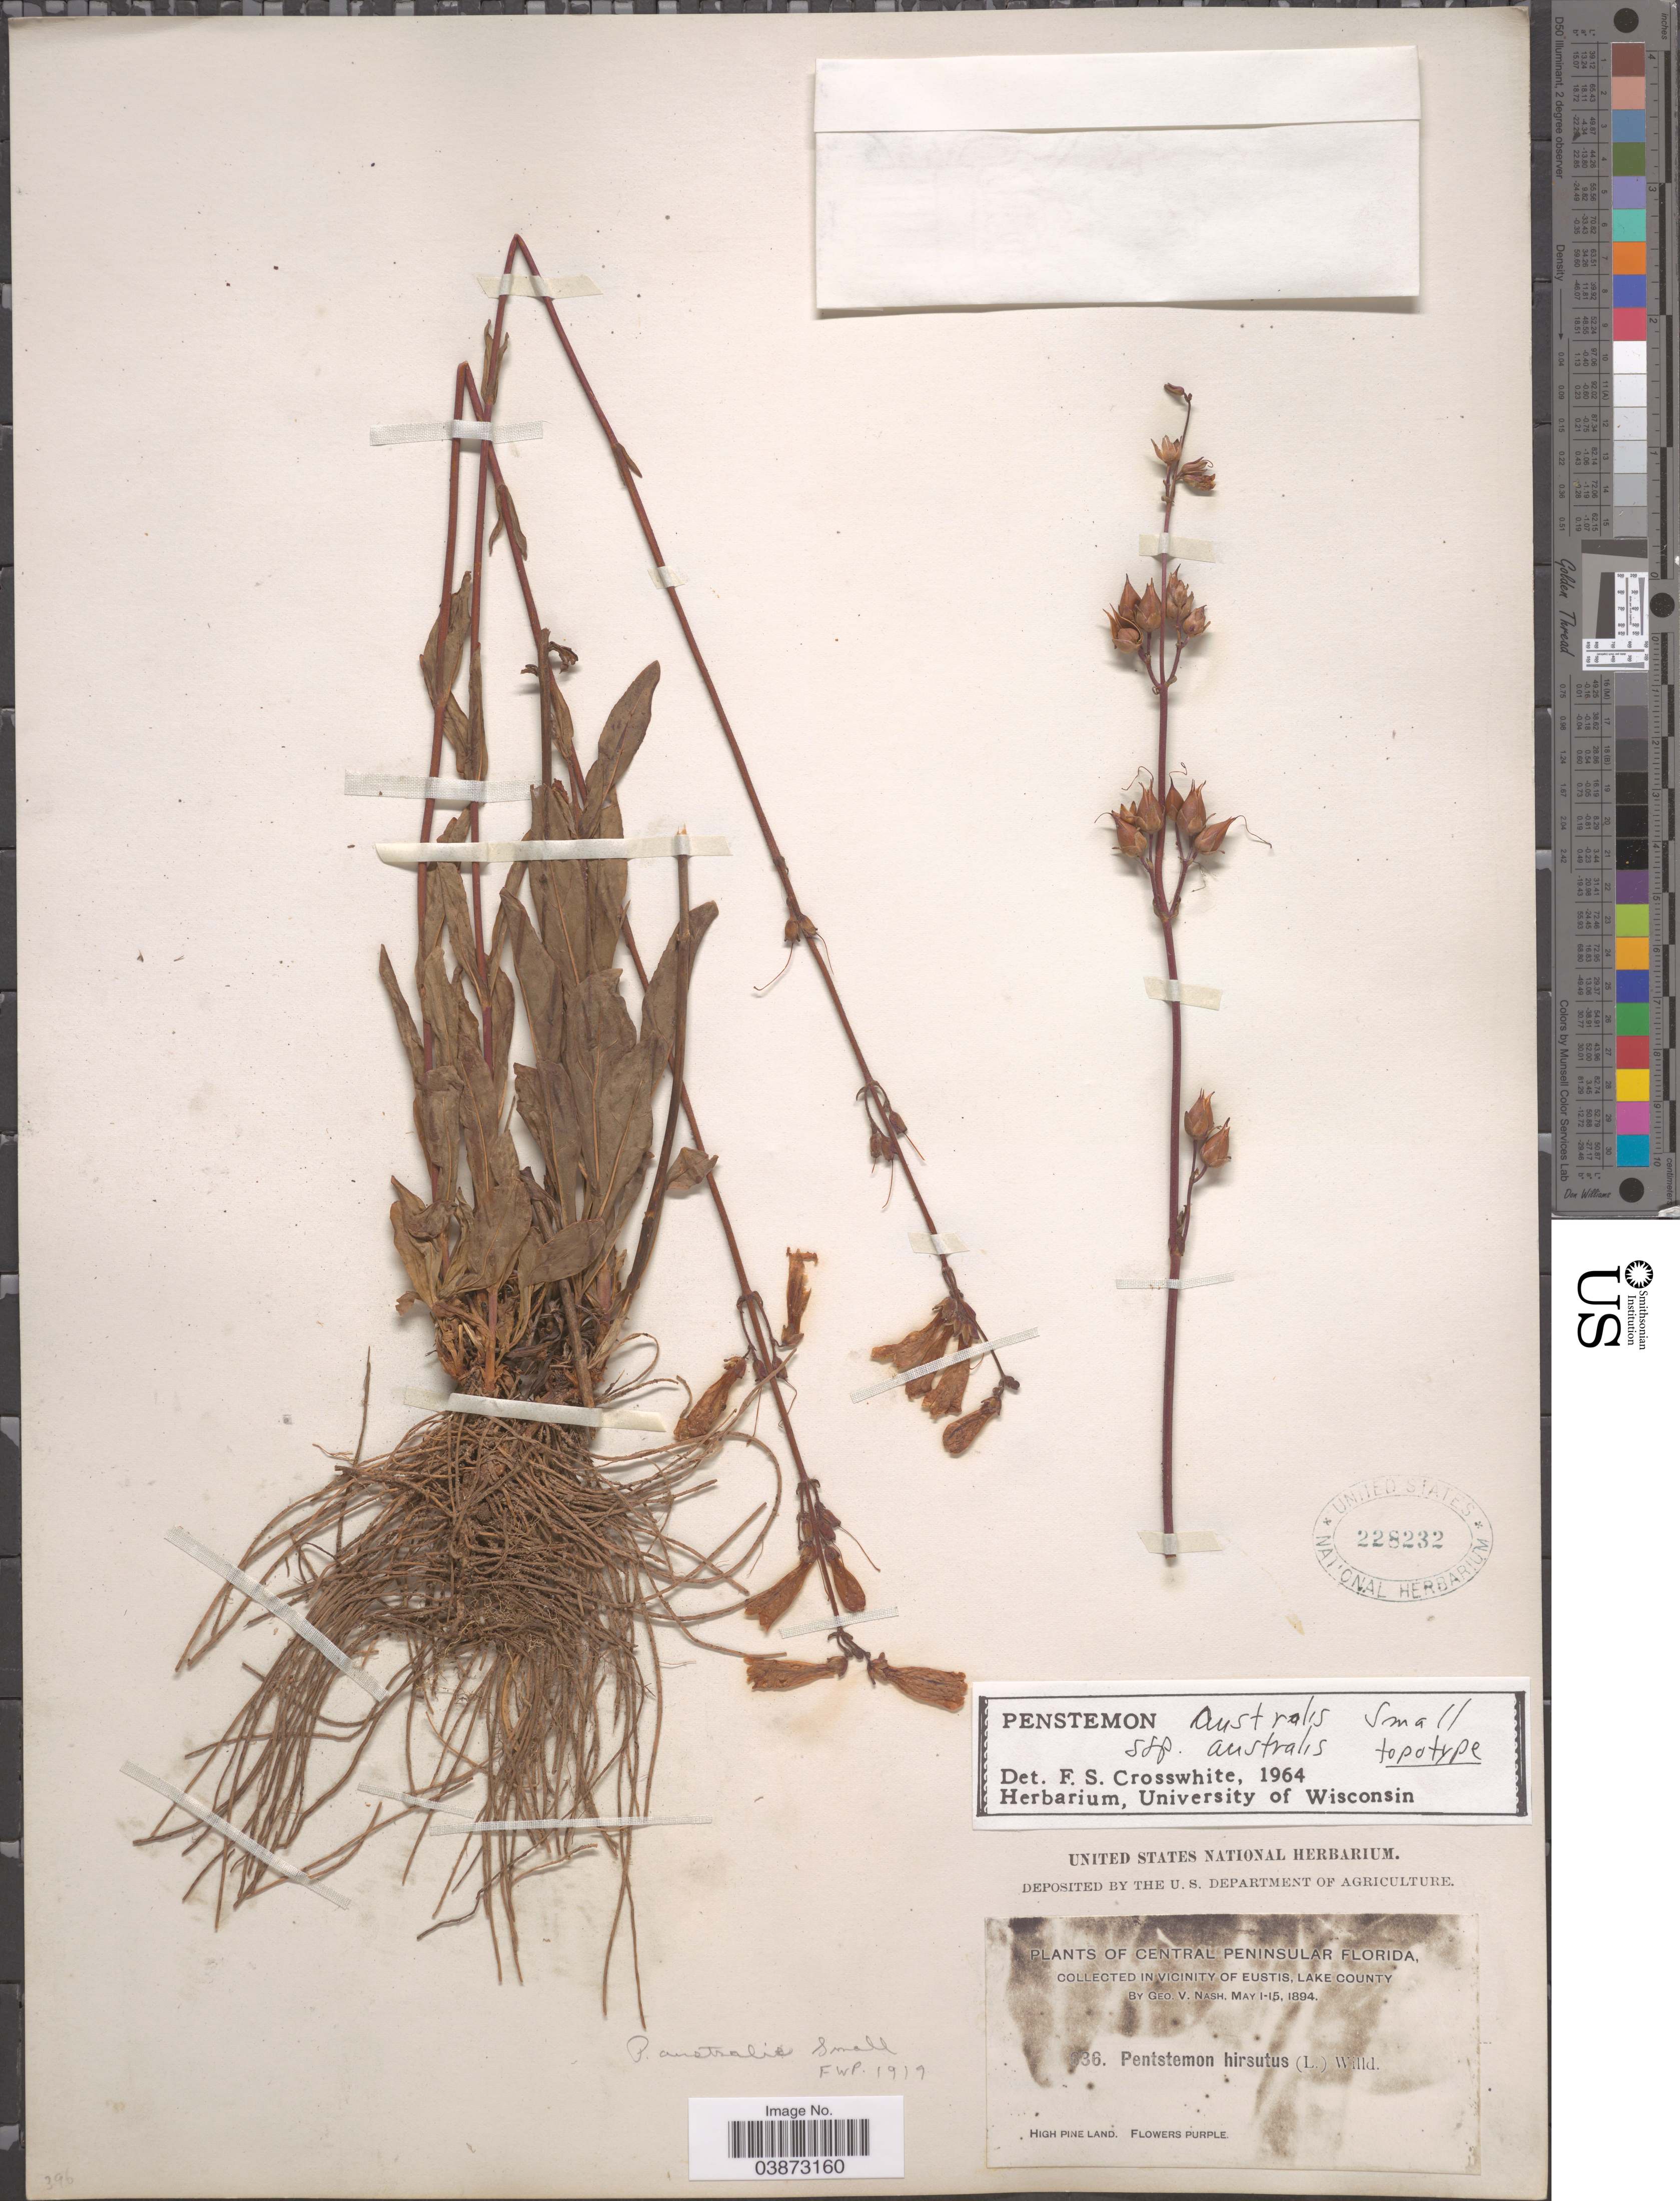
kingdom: Plantae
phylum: Tracheophyta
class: Magnoliopsida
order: Lamiales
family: Plantaginaceae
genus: Penstemon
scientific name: Penstemon australis subsp. australis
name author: Small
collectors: G. V. Nash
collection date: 1894-05-01/1894-05-15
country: United States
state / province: Florida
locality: Central Peninsular Florida. In vicinity of Eustis, Lake County.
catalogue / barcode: US 228232